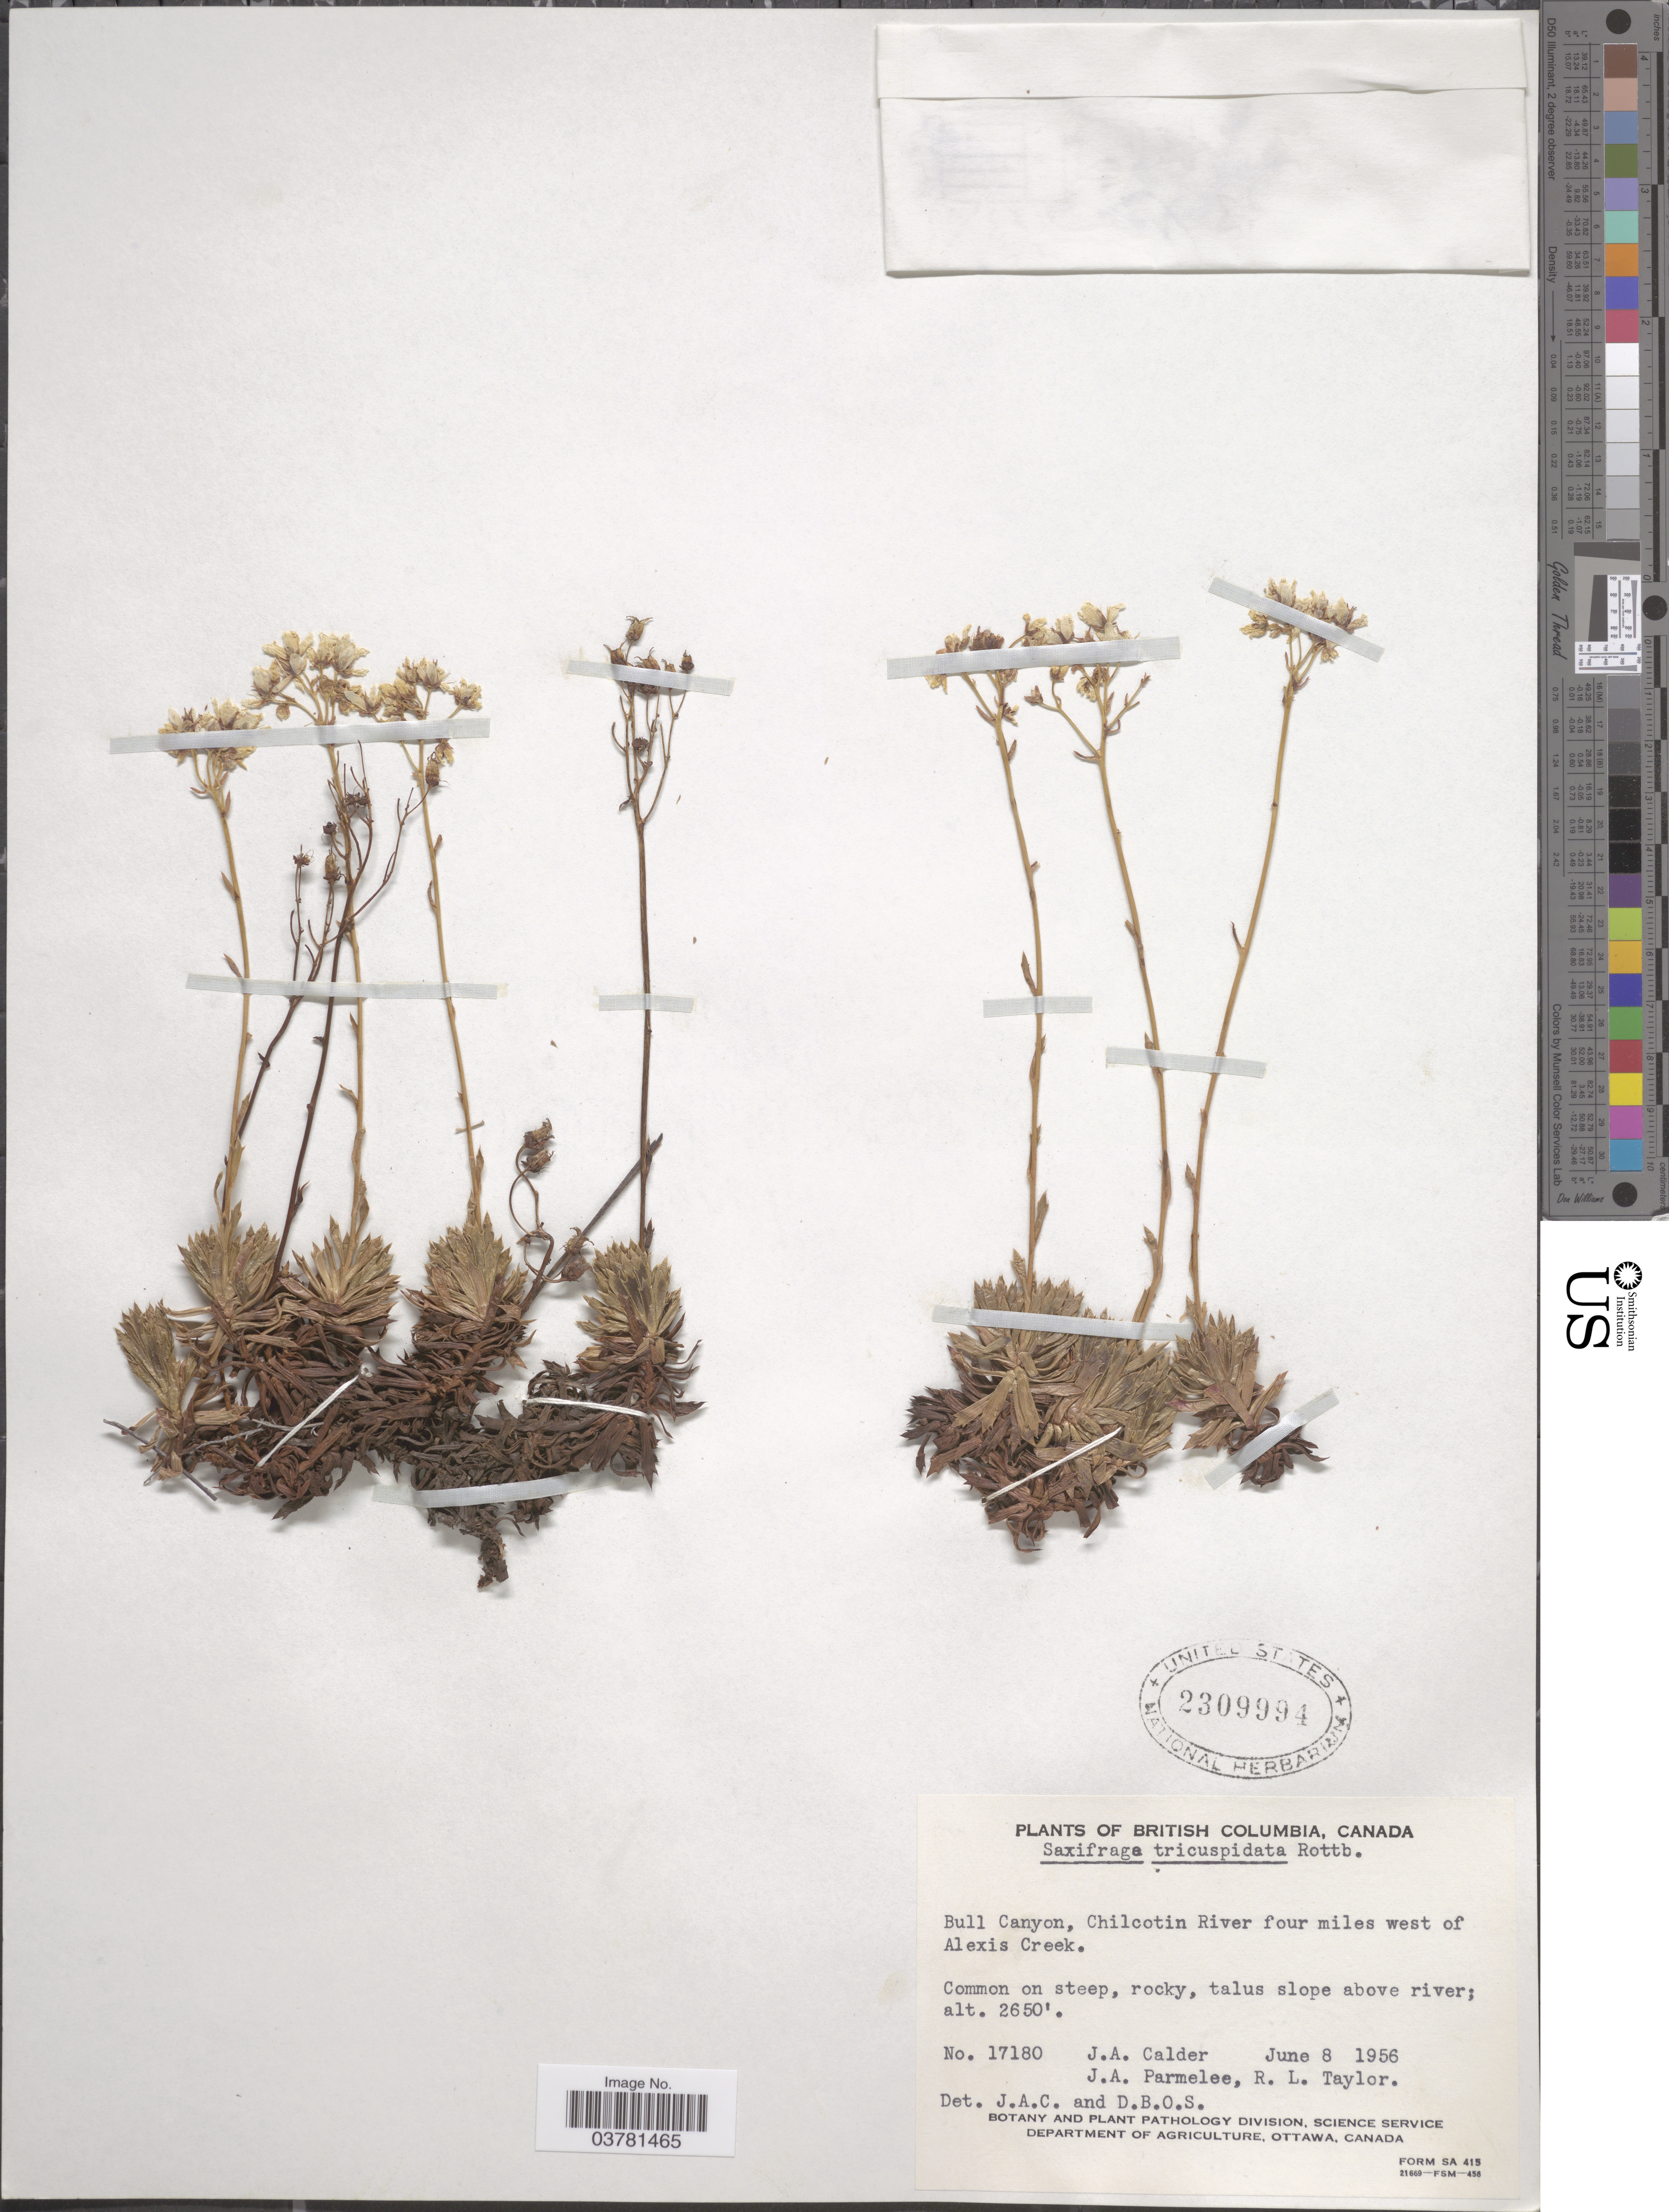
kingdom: Plantae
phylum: Tracheophyta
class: Magnoliopsida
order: Saxifragales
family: Saxifragaceae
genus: Saxifraga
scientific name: Saxifraga tricuspidata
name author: Rottb.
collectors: J. A. Calder, J. A. Parmelee & R. Taylor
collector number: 17180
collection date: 1956-06-08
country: Canada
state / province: British Columbia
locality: Bull Canyon, Chilcotin River four miles west of Alexis Creek. Common on steep, rocky, talus slope above river.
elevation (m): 808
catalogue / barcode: US 2309994